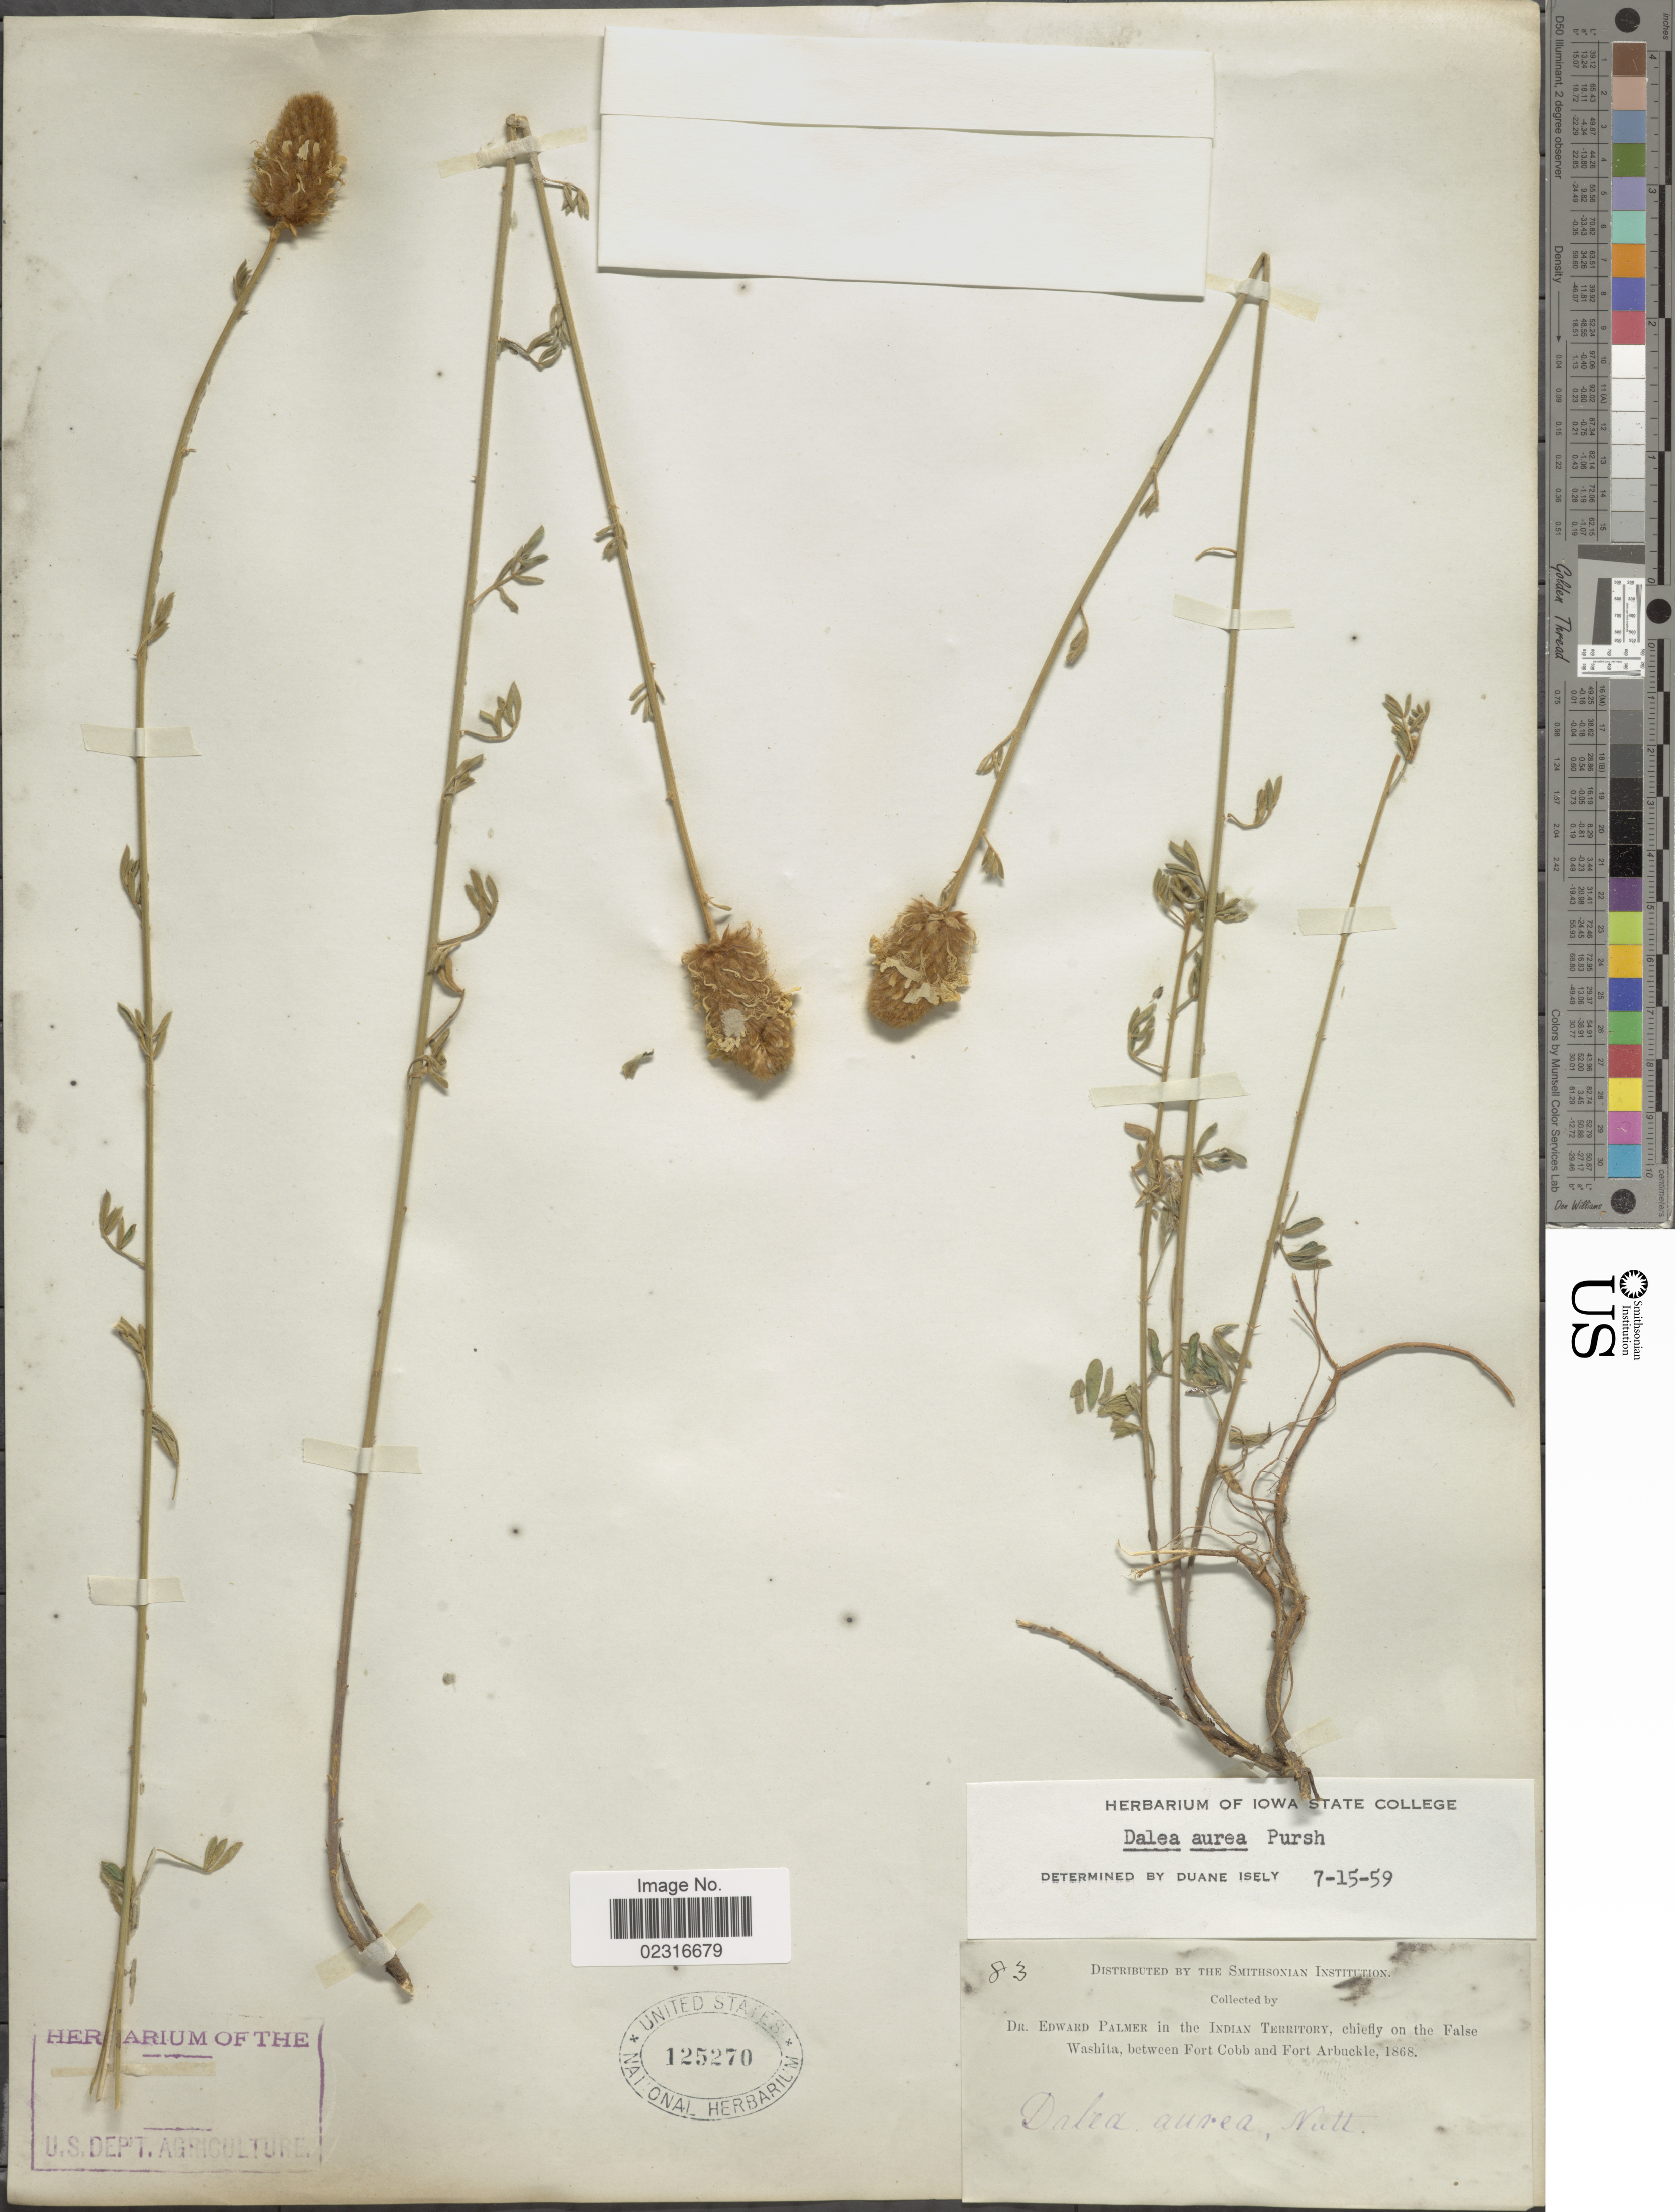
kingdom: Plantae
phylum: Tracheophyta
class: Magnoliopsida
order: Fabales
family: Fabaceae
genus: Dalea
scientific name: Dalea aurea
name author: Nutt. ex Pursh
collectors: E. Palmer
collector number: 83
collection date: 1868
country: United States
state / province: Oklahoma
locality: The Indian Territory, chiefly on the False Washita, between Fort Cobb and Fort Arbuckle.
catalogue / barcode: US 125270